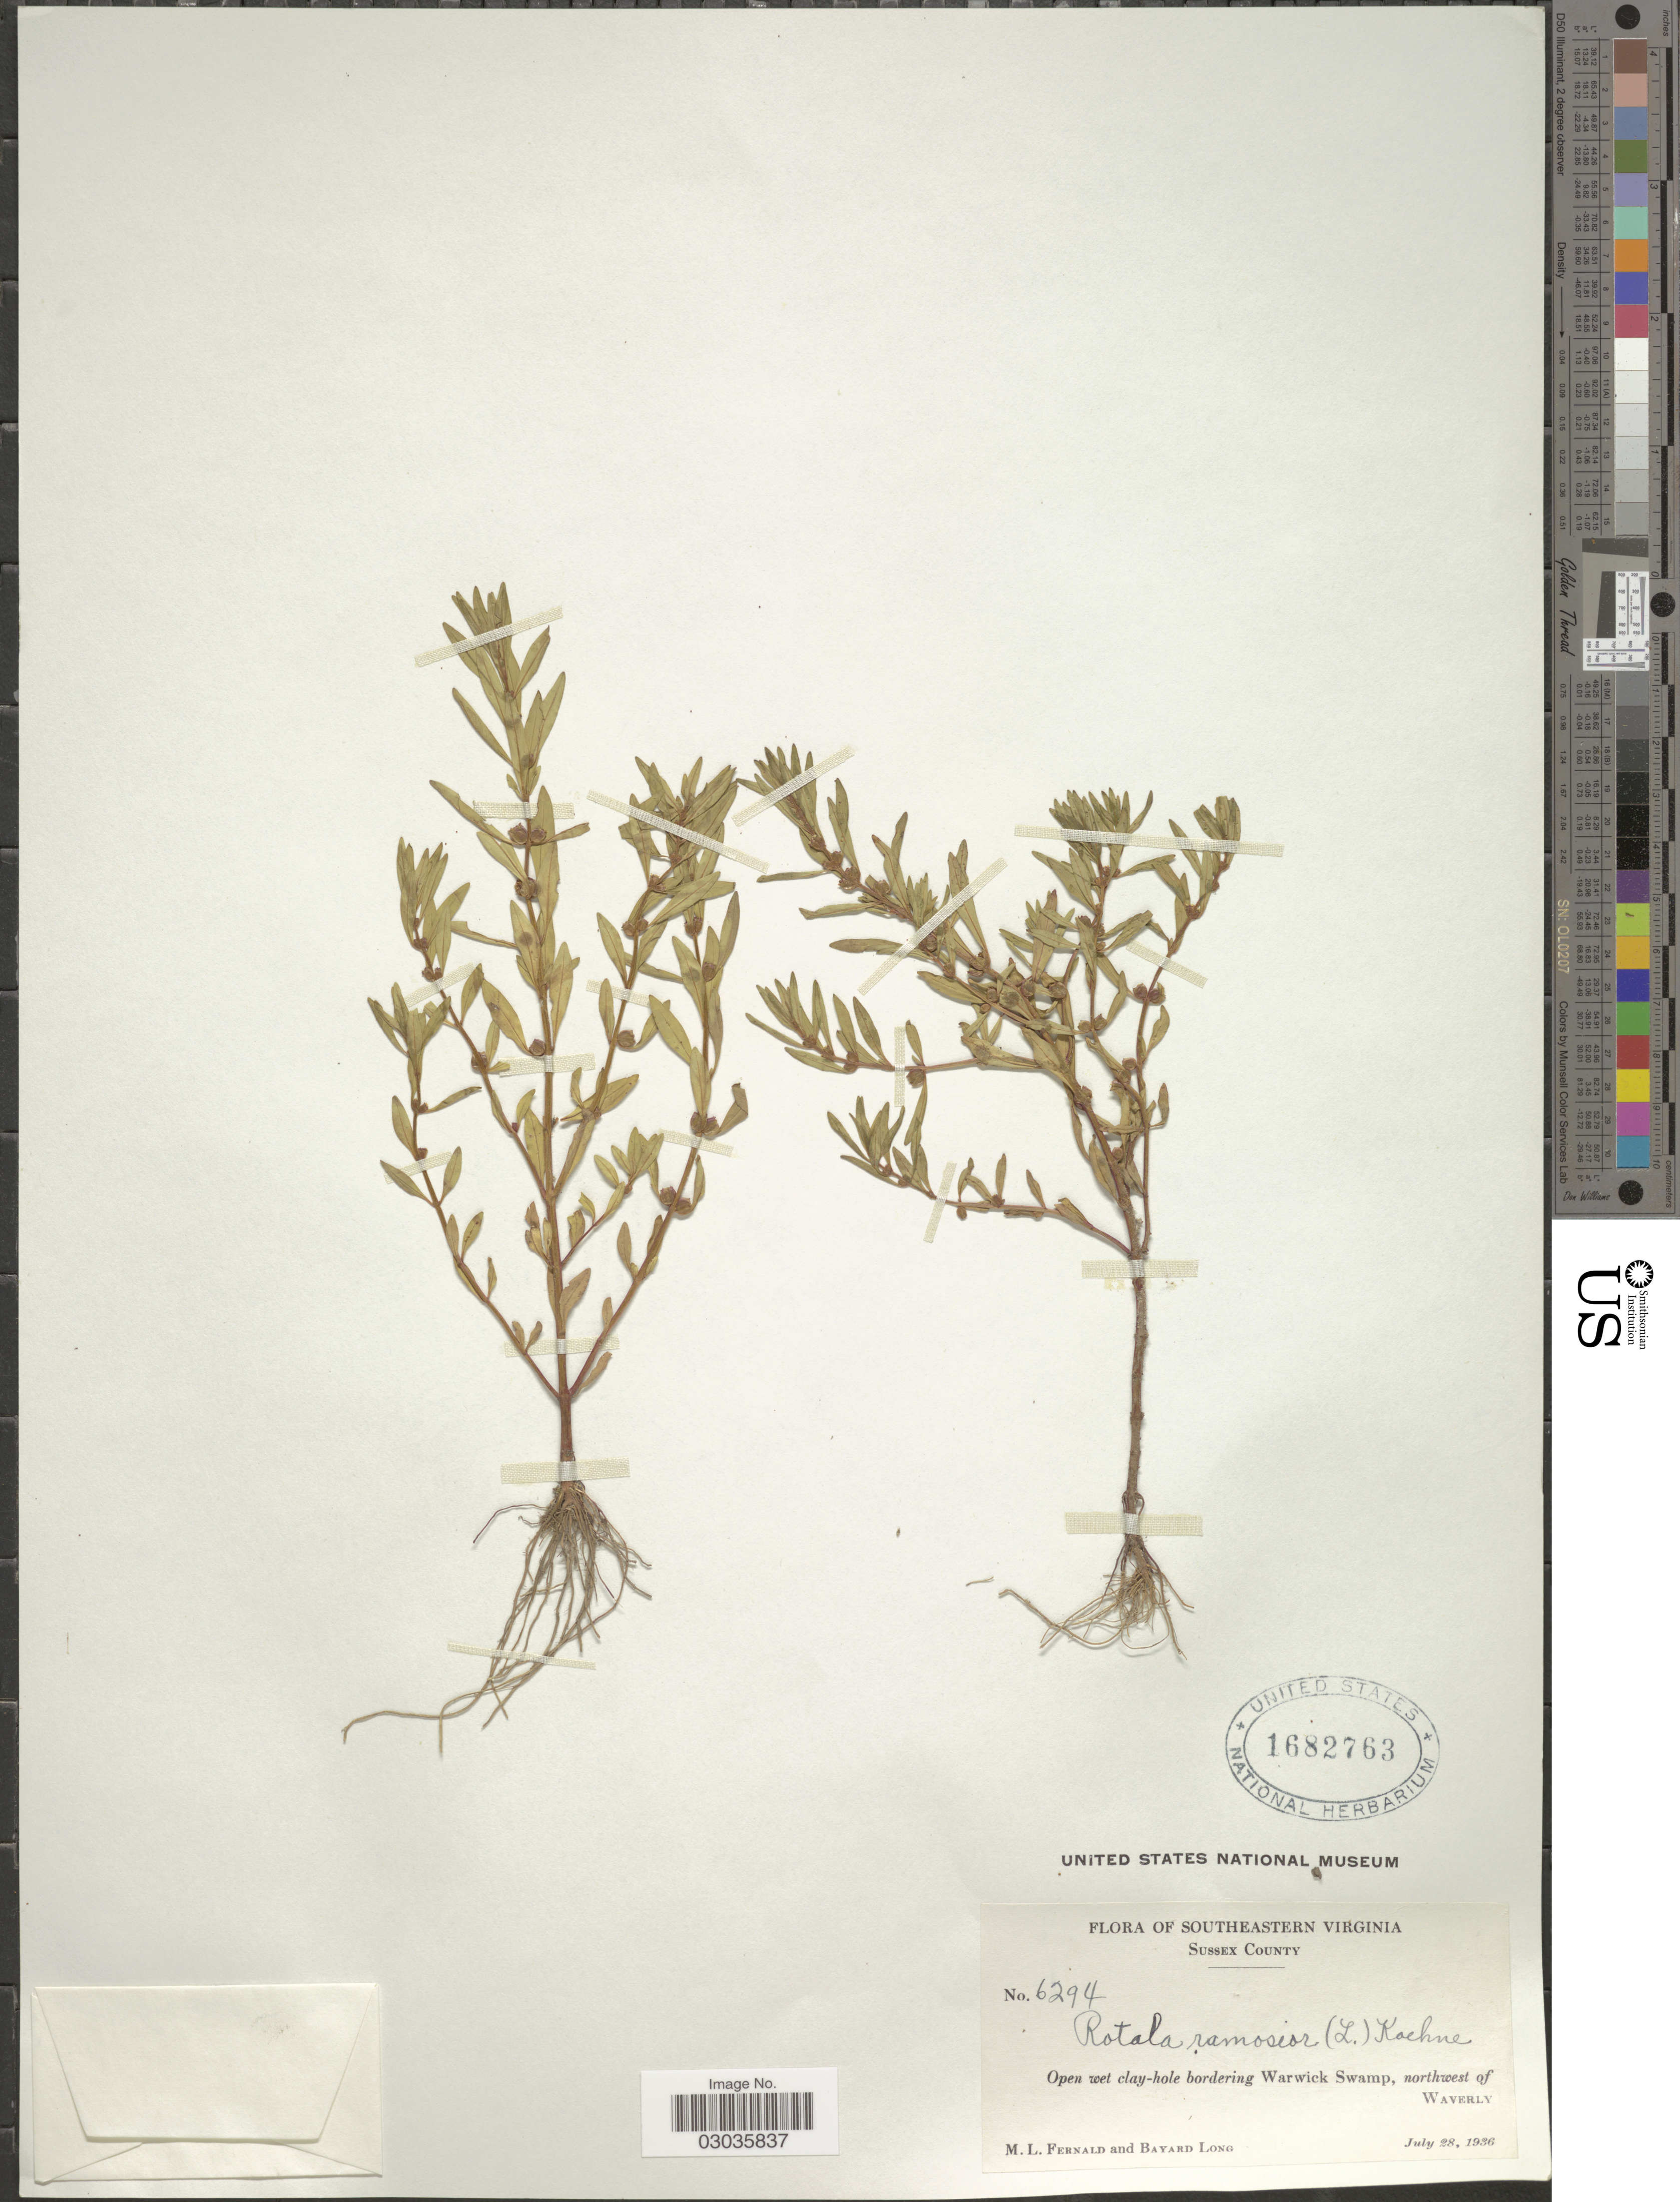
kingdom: Plantae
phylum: Tracheophyta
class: Magnoliopsida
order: Myrtales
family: Lythraceae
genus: Rotala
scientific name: Rotala ramosior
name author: (L.) Koehne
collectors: M. L. Fernald & B. Long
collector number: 6294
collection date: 1936-07-28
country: United States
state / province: Virginia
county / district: Sussex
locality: Southeastern Virginia. Sussex County. Open wet clay-hole bordering Warwick Swamp, northwest of Waverly.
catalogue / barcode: US 1682763